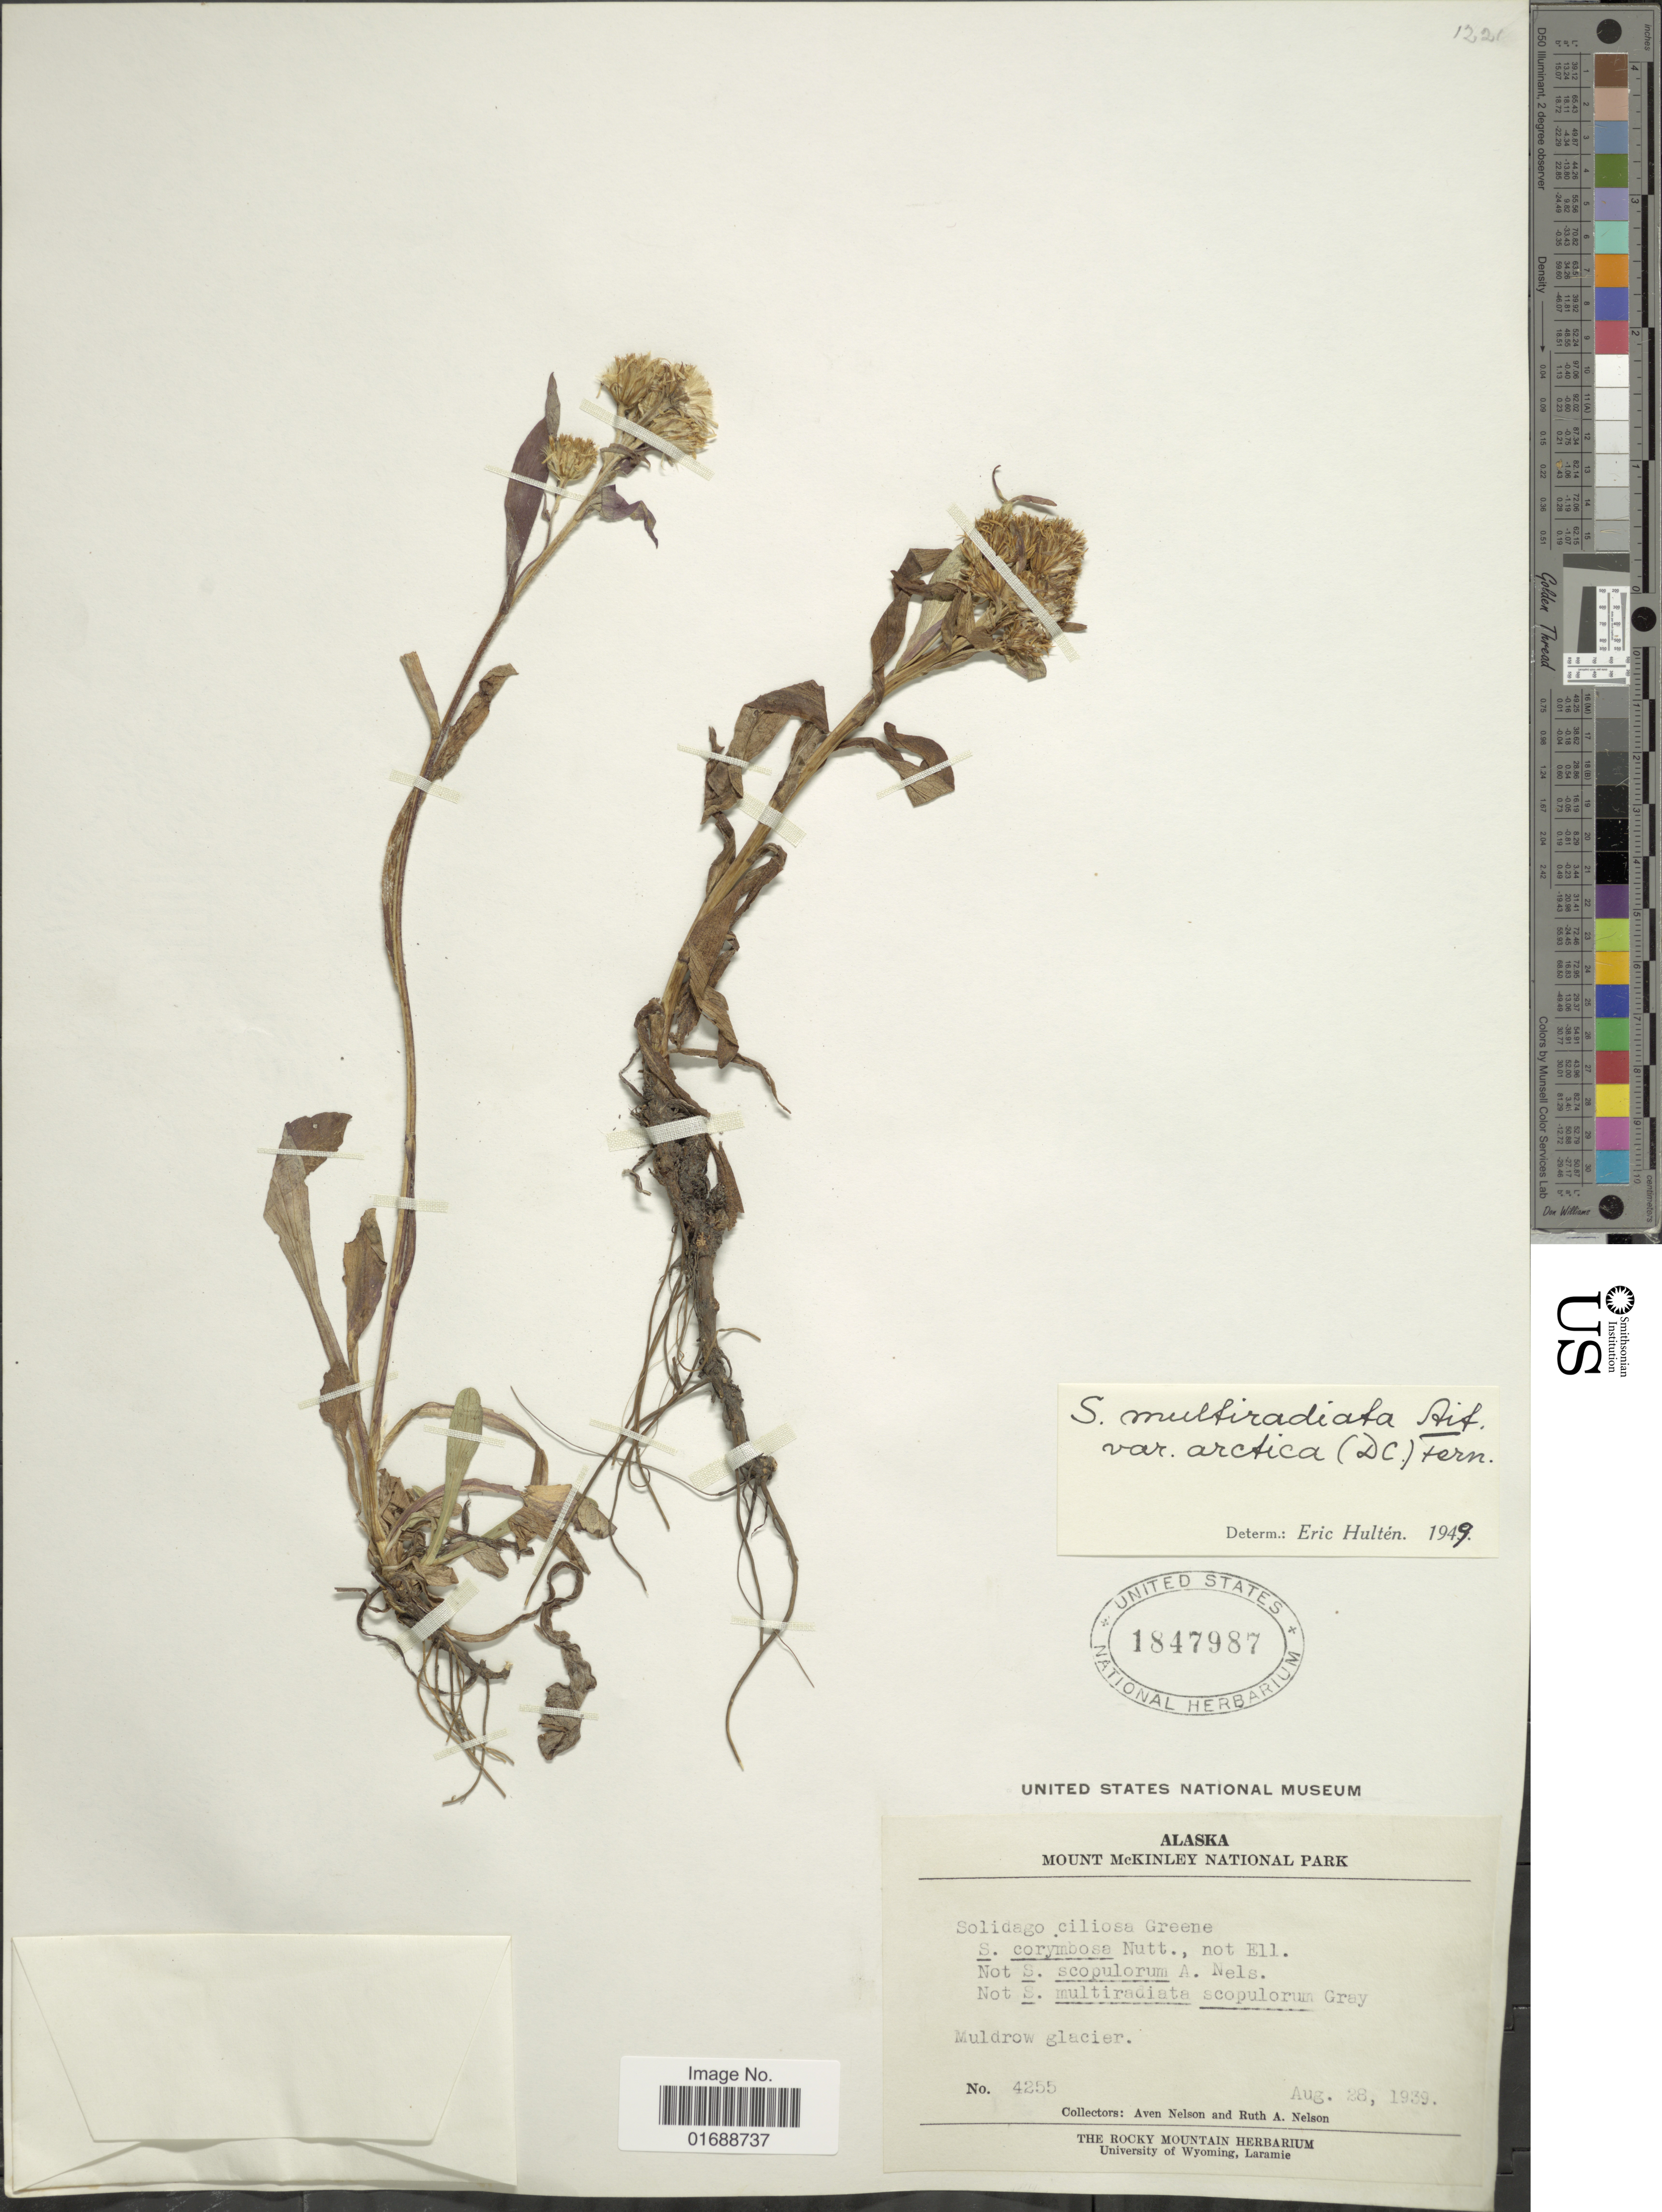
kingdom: Plantae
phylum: Tracheophyta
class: Magnoliopsida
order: Asterales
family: Asteraceae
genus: Solidago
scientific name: Solidago multiradiata var. arctica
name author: (DC.) Fernald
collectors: A. Nelson & R. A. Nelson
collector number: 4255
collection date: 1939-08-28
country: United States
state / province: Alaska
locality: Mount McKinley National Park, Muldrow glacier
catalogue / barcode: US 1847987